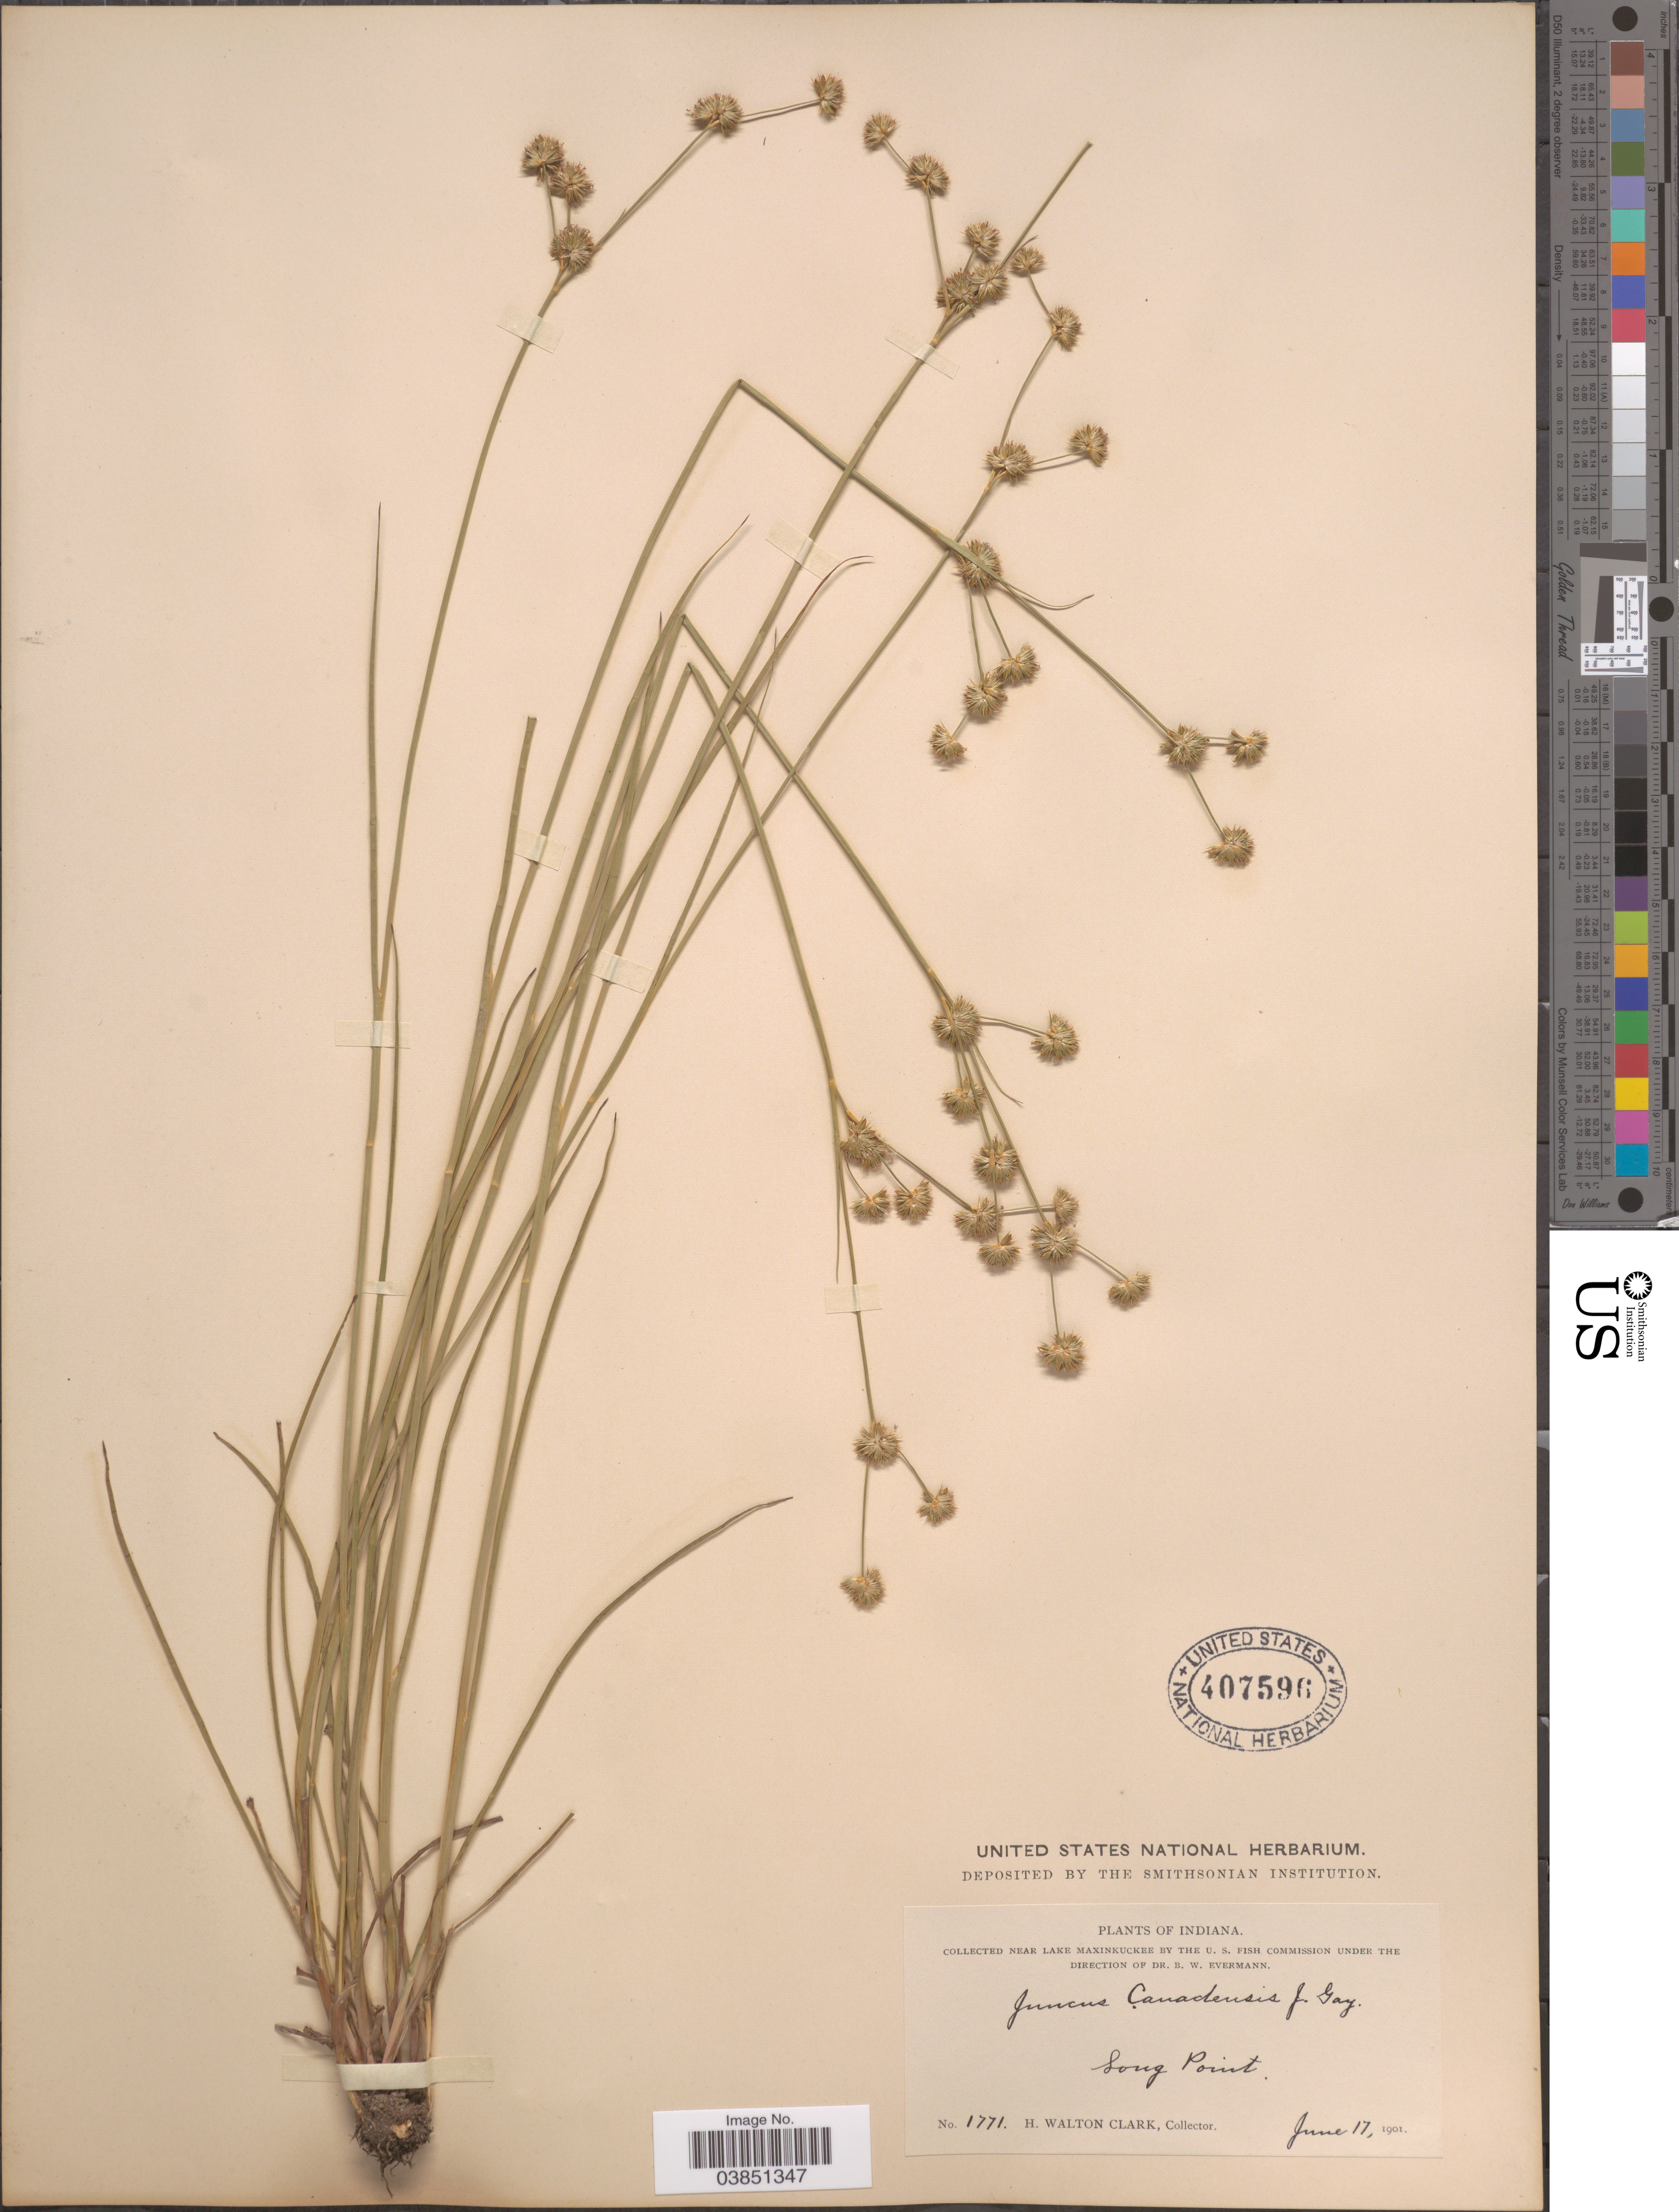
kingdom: Plantae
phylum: Tracheophyta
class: Liliopsida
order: Poales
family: Juncaceae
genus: Juncus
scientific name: Juncus canadensis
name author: J. Gay ex Laharpe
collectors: H. W. Clark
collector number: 1771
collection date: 1901-06-17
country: United States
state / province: Indiana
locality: Near Lake Maxinkuckee. Long Point.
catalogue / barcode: US 407596